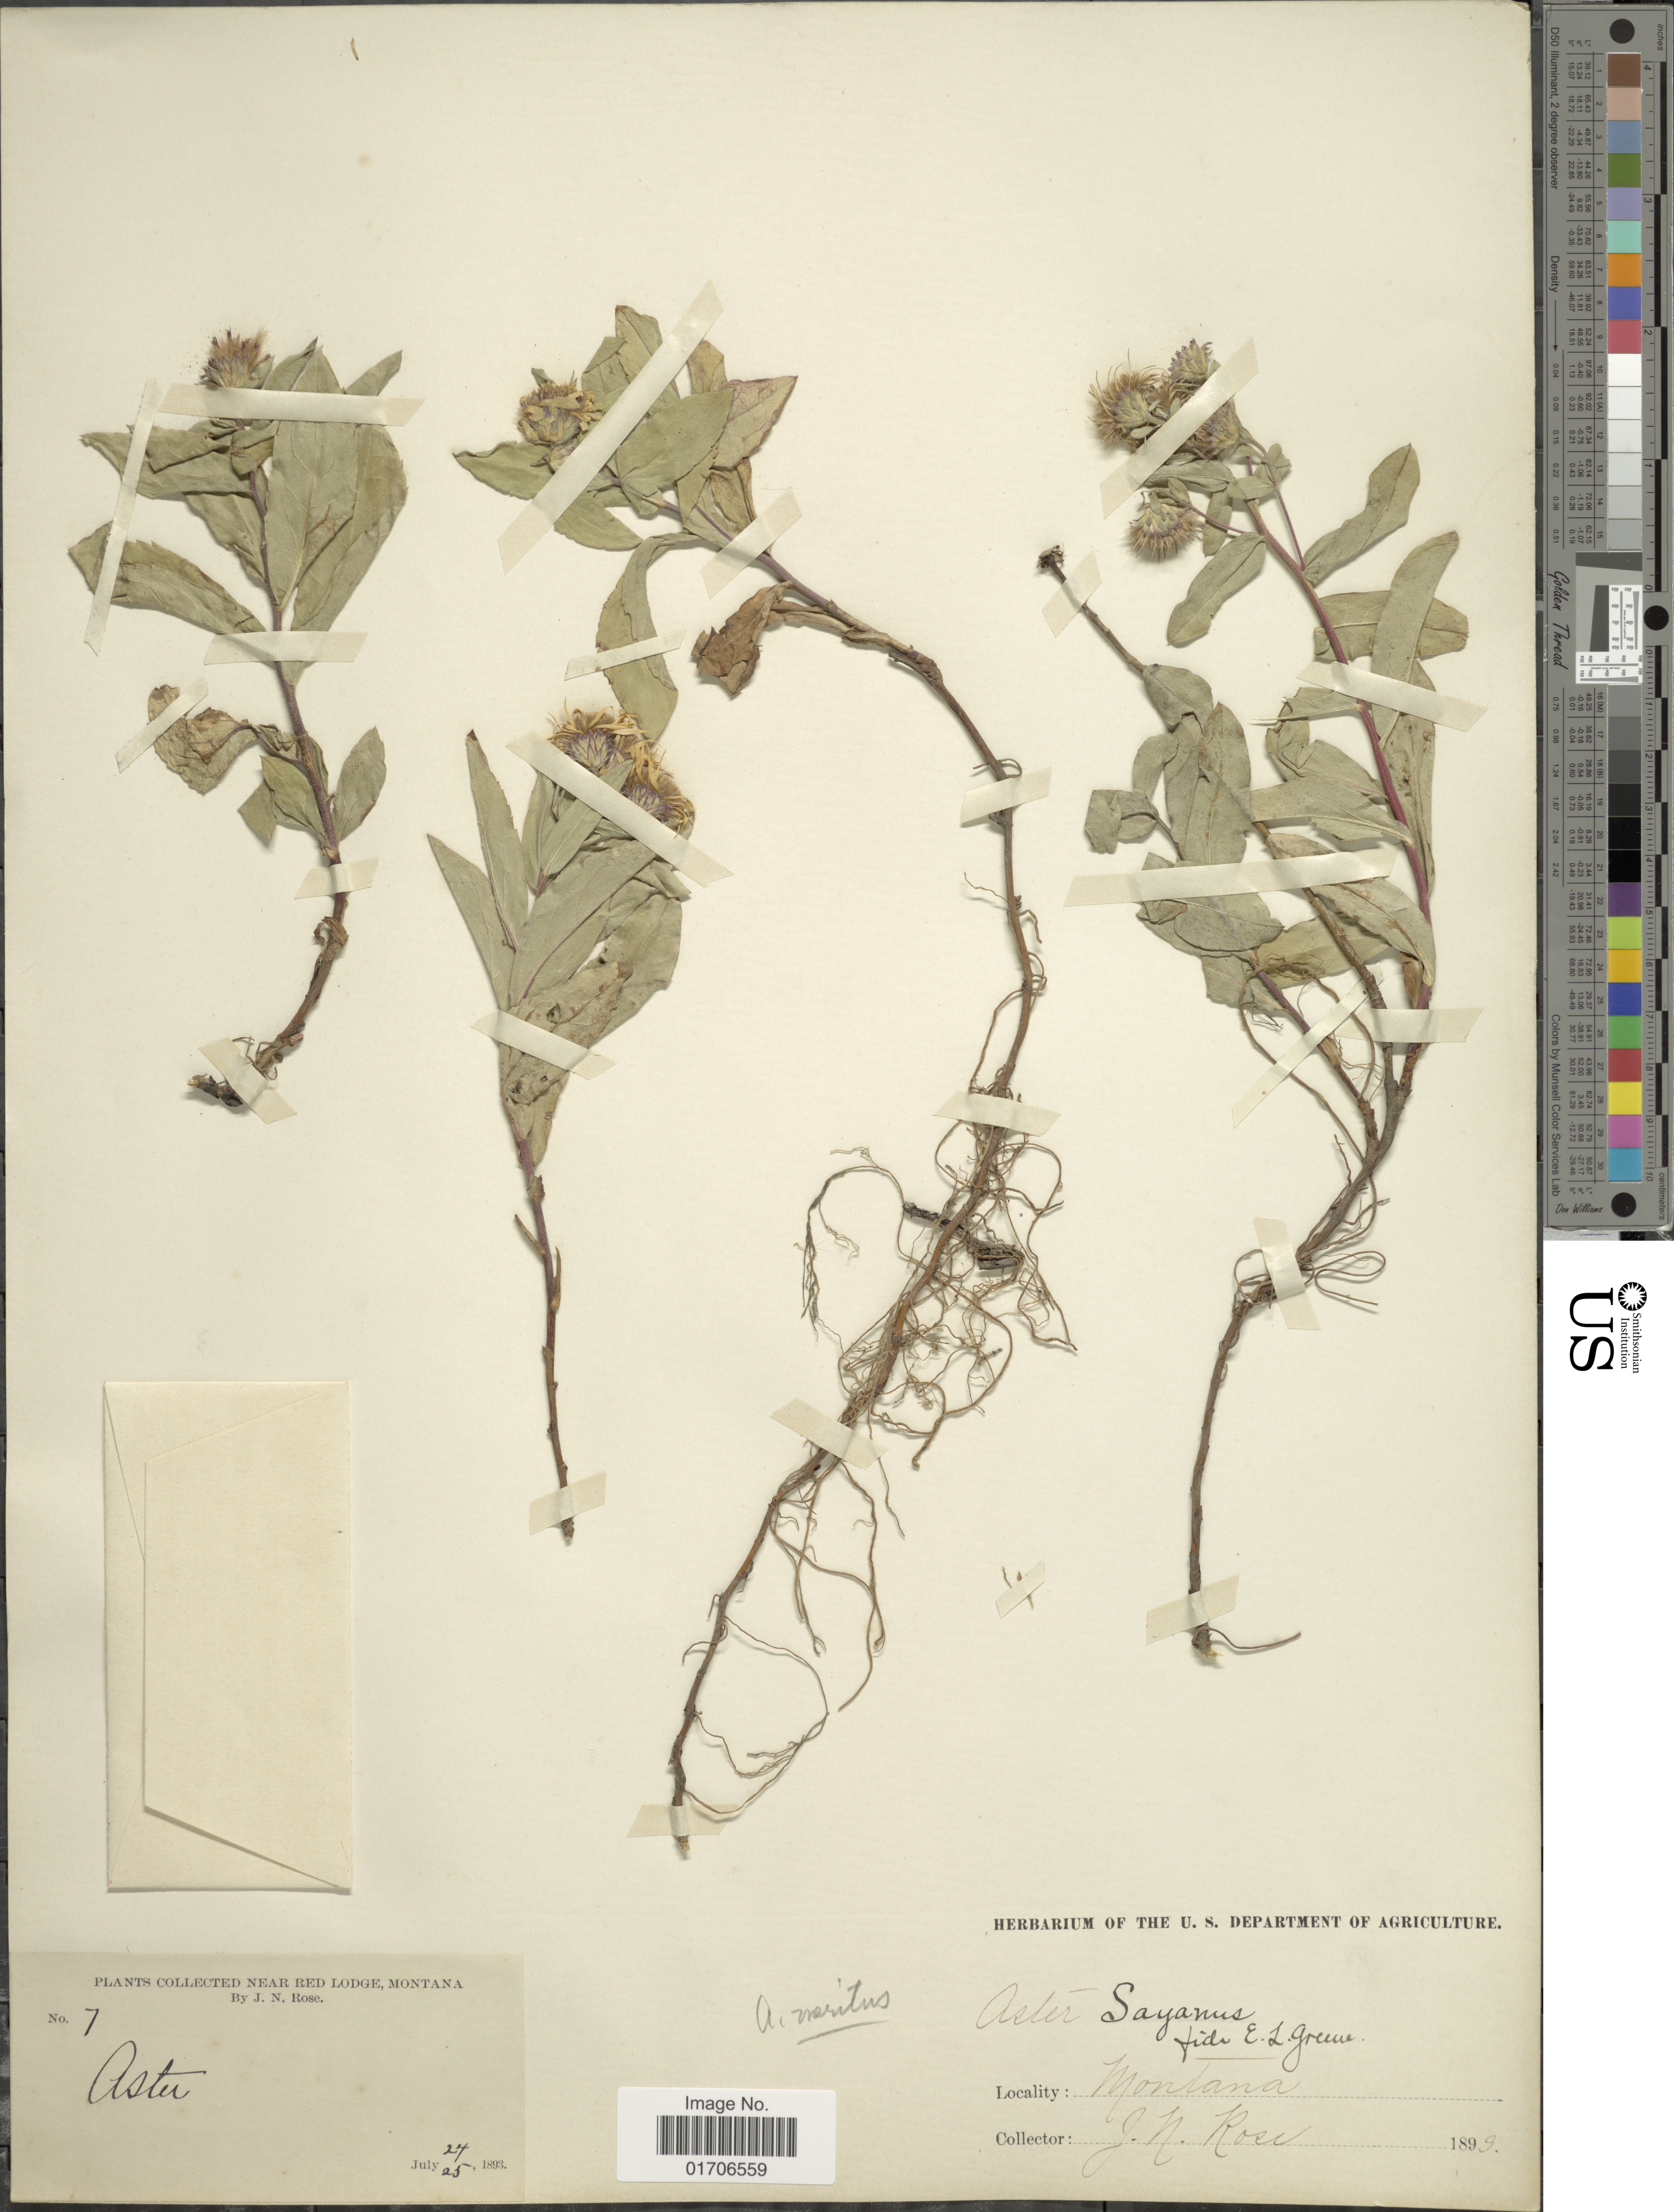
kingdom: Plantae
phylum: Tracheophyta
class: Magnoliopsida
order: Asterales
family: Asteraceae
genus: Eurybia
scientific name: Eurybia merita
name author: (A. Nelson) G.L. Nesom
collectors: J. N. Rose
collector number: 7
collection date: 1899-07-25/1899-07-27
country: United States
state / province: Montana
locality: Near Red Lodge, Montana.